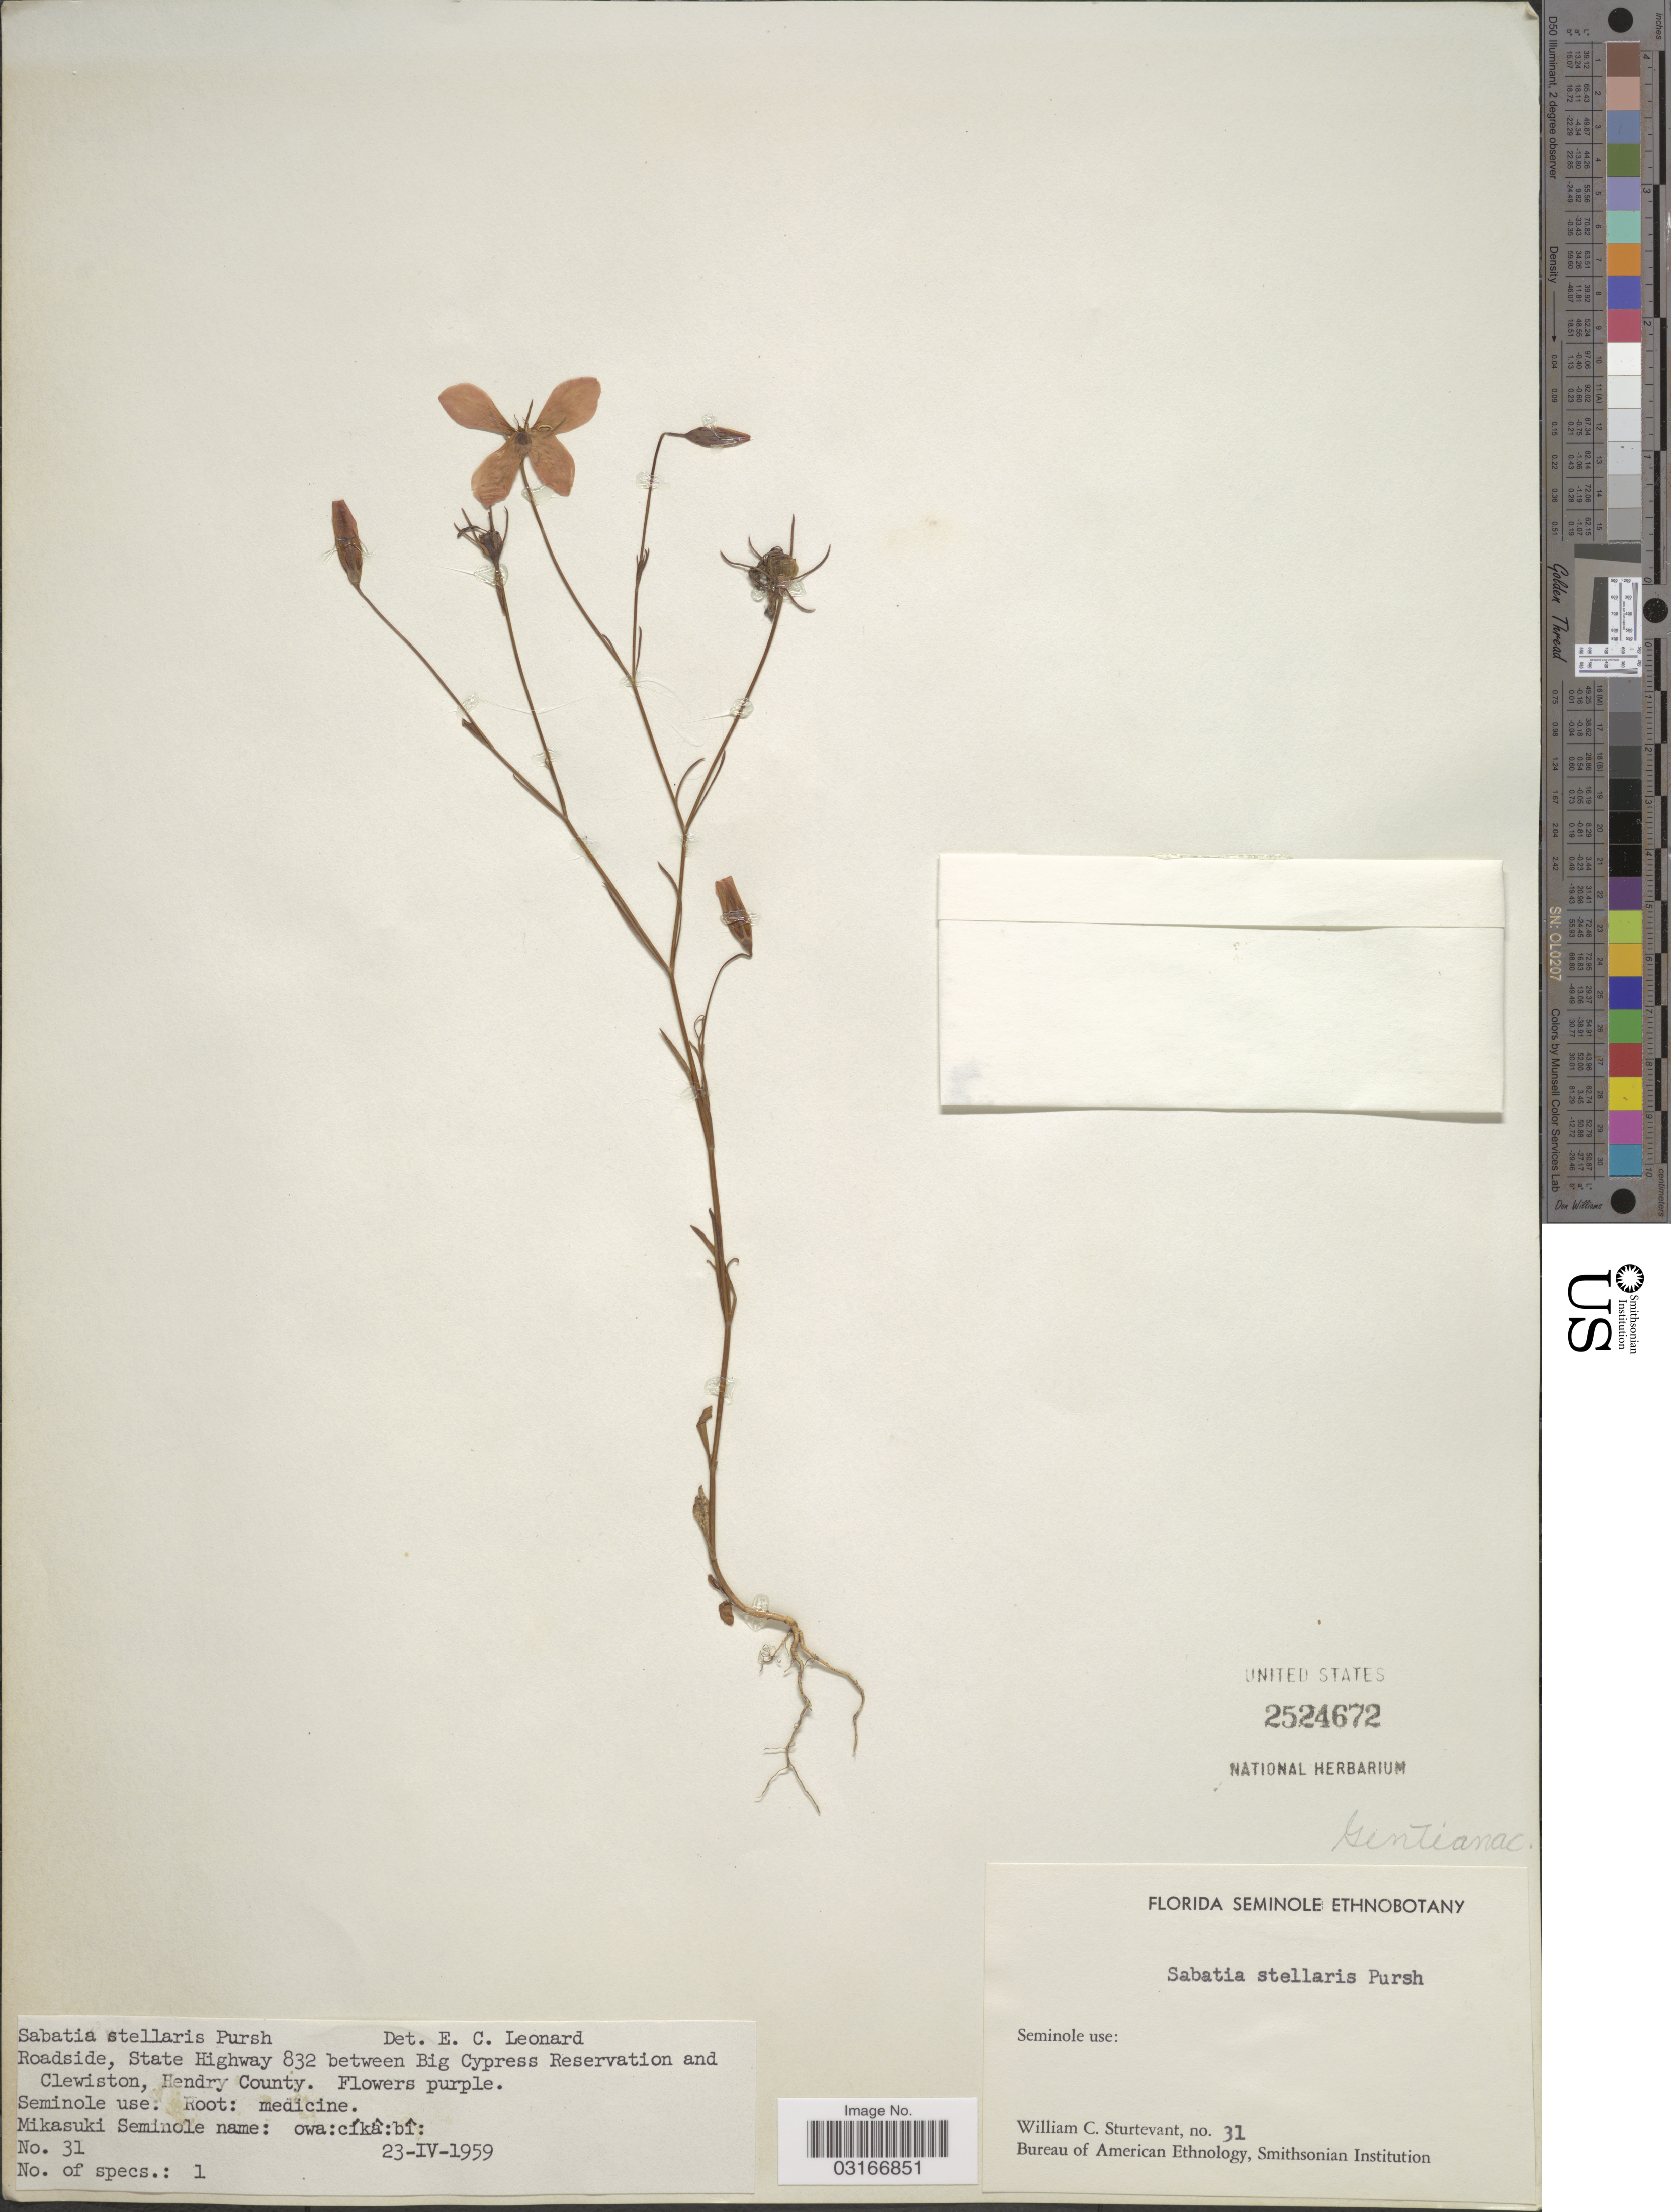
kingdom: Plantae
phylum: Tracheophyta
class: Magnoliopsida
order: Gentianales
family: Gentianaceae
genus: Sabatia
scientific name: Sabatia stellaris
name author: Pursh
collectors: W. Sturtevant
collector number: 31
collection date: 1959-04-23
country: United States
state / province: Florida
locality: Roadside, State Highway 832 between Big Cypress Reservation and Clewiston, Hendry County.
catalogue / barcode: US 2524672